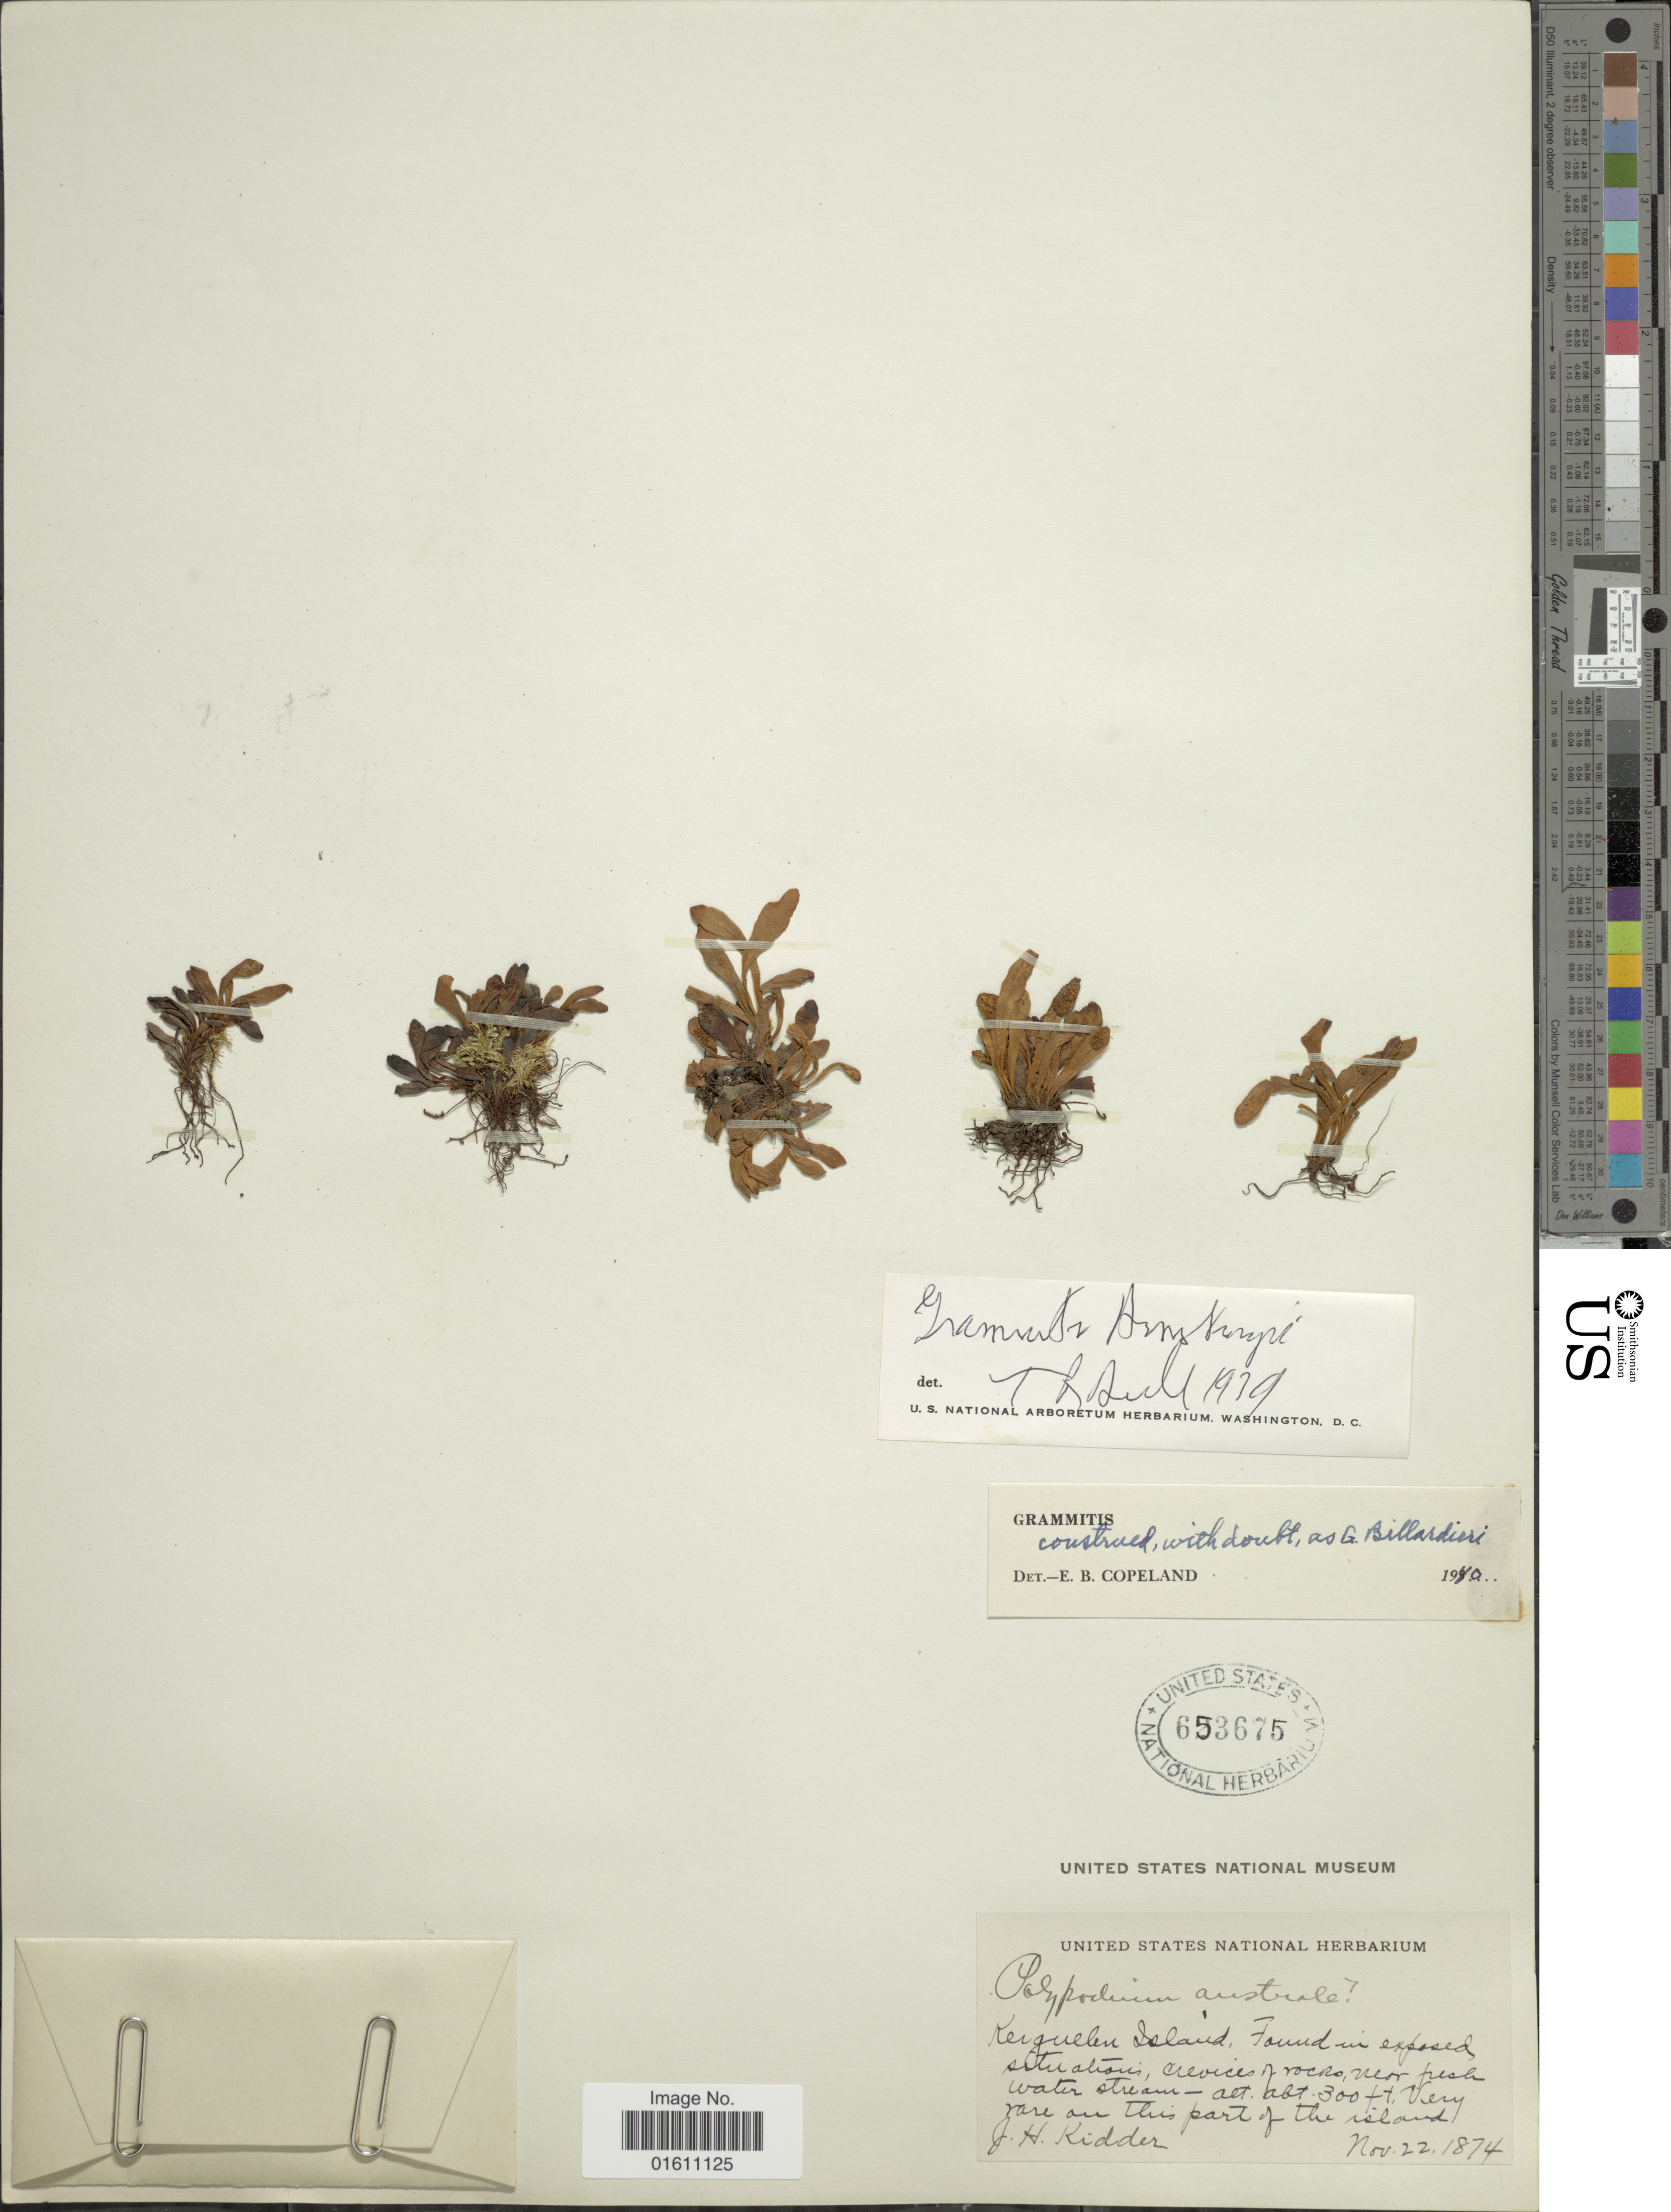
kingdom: Plantae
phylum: Tracheophyta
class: Polypodiopsida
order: Polypodiales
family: Polypodiaceae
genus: Notogrammitis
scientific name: Notogrammitis billardierei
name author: (Willd.) Parris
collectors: J. Kidder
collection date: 1874-11-22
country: French Southern Territories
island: Kerguelen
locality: Kerguelen Island.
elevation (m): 91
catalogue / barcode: US 653675